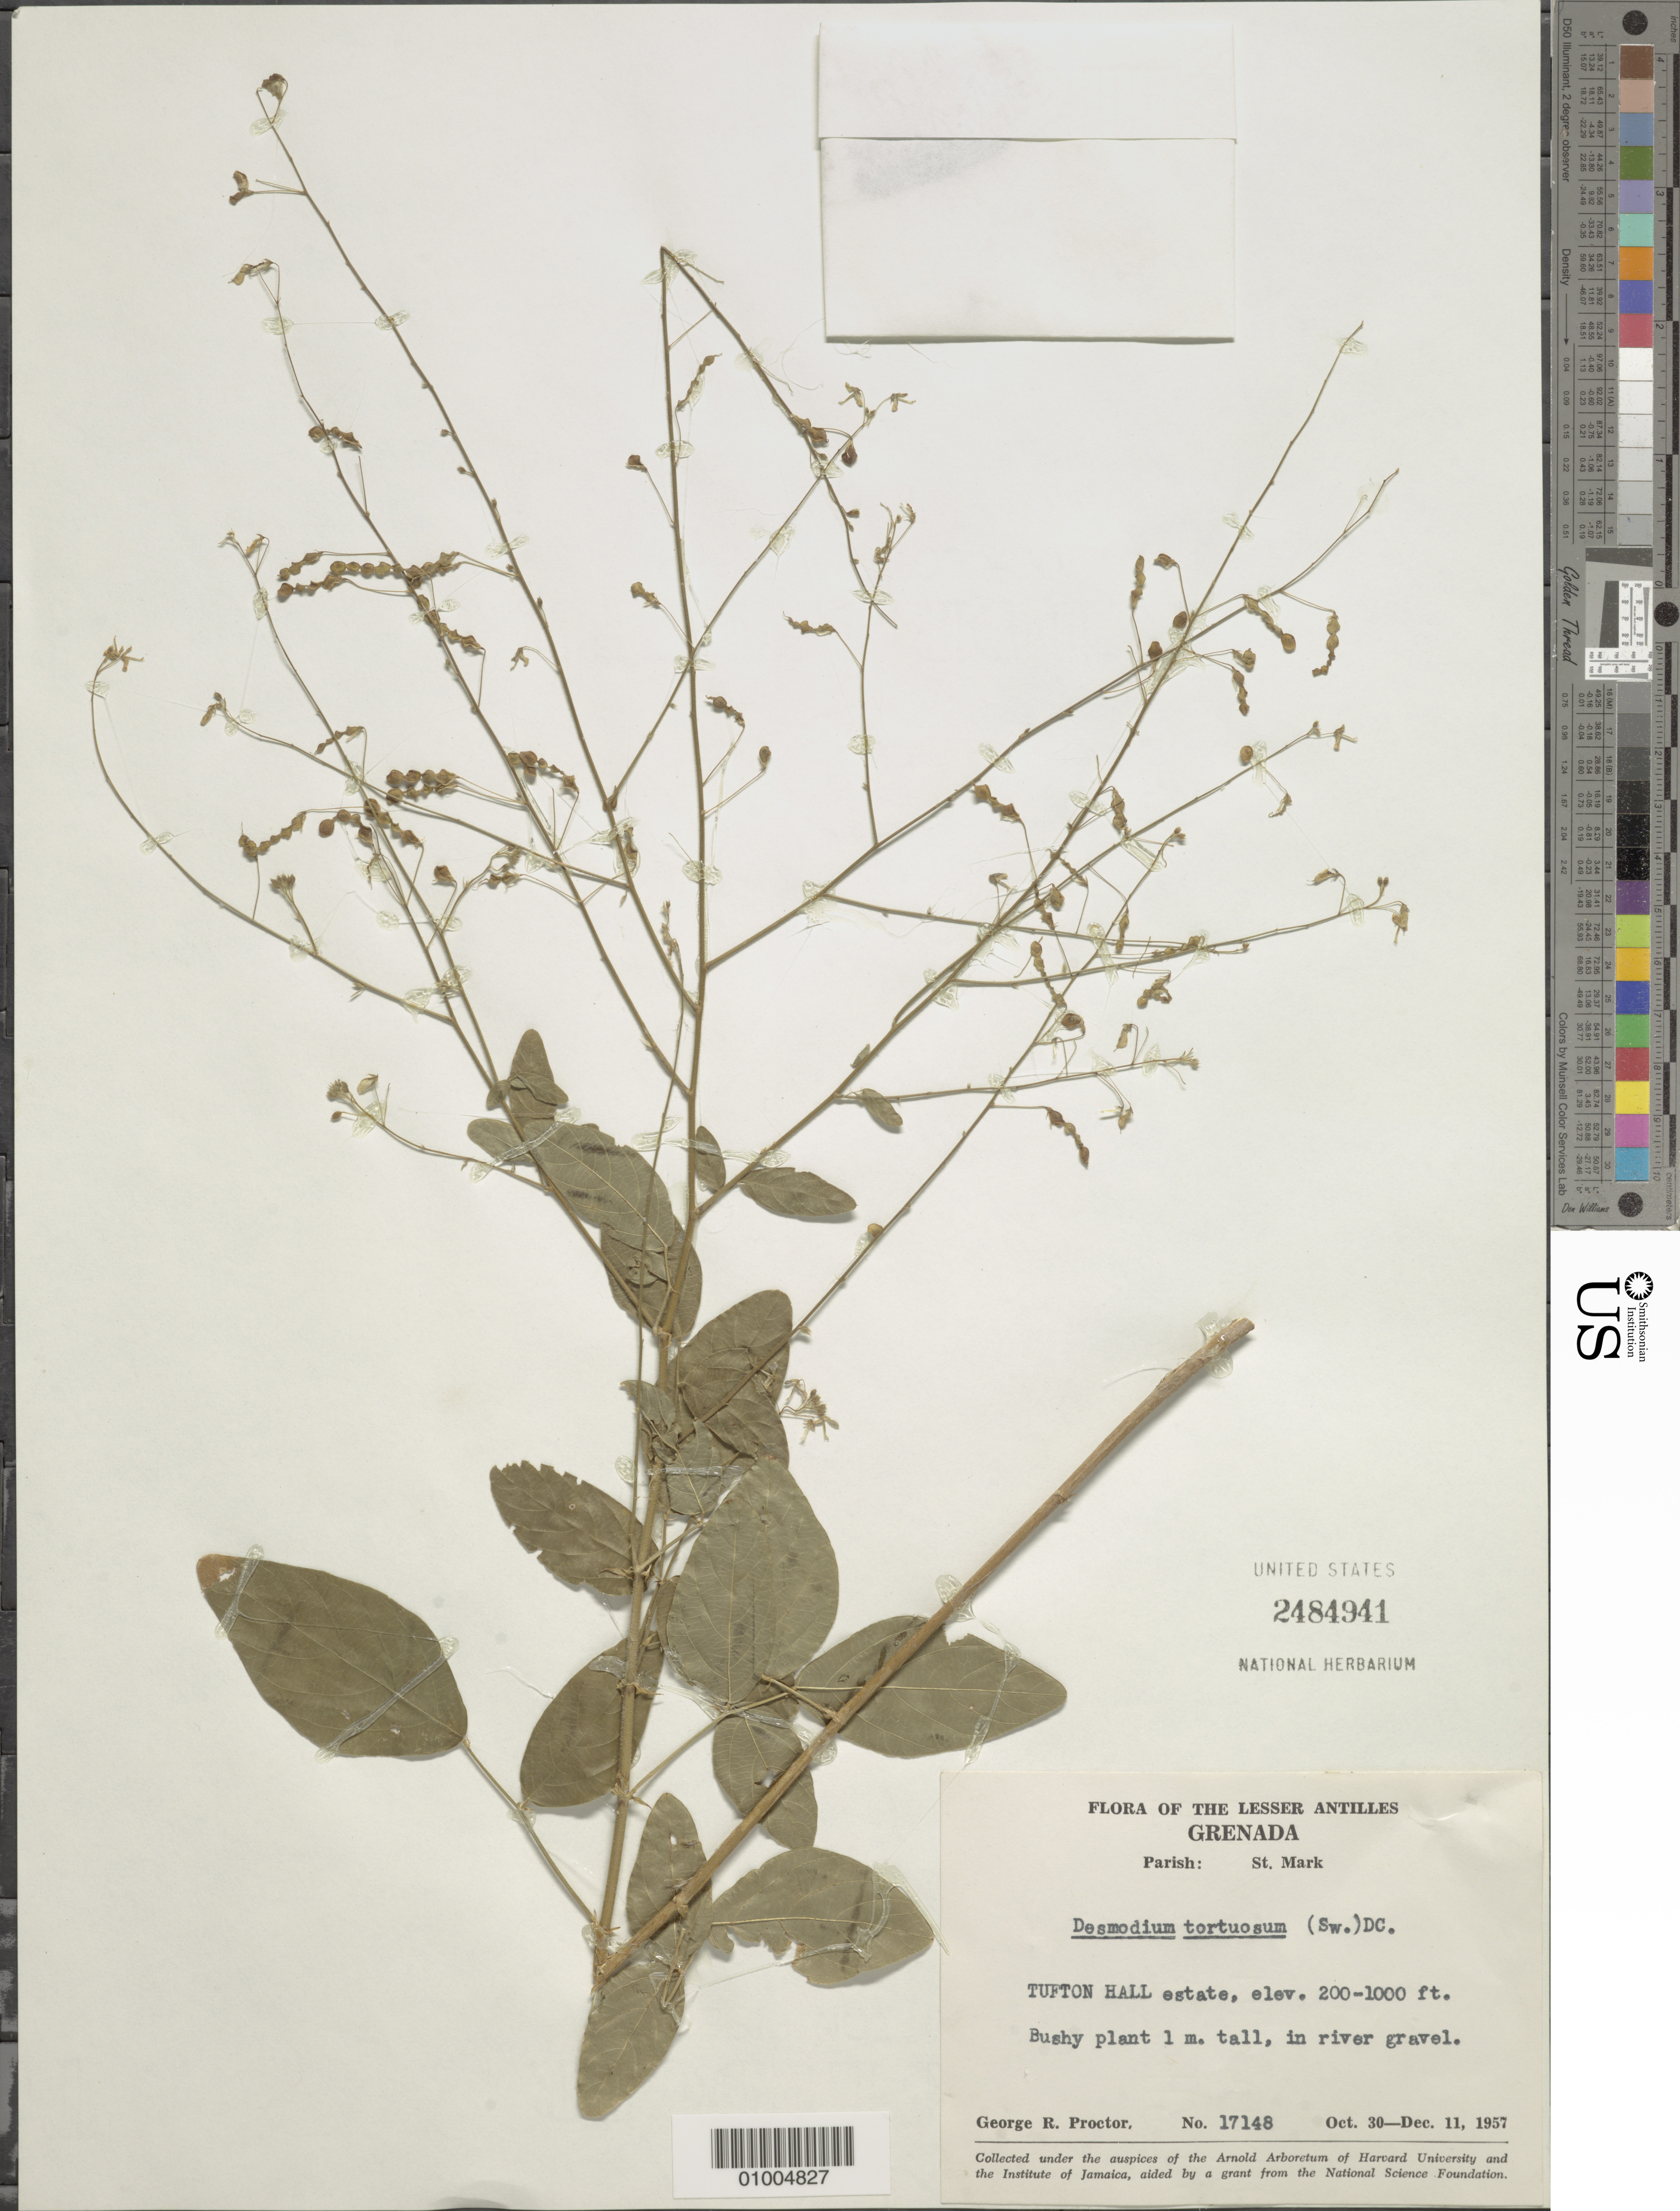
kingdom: Plantae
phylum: Tracheophyta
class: Magnoliopsida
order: Fabales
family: Fabaceae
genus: Desmodium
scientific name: Desmodium tortuosum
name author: (Sw.) DC.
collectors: G. R. Proctor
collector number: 17148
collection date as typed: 30 Oct 1957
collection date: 1957-10-30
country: Grenada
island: Grenada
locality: St. Marks, Tufton Hall estate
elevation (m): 61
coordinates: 0 N, 0 E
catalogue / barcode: US 2484941